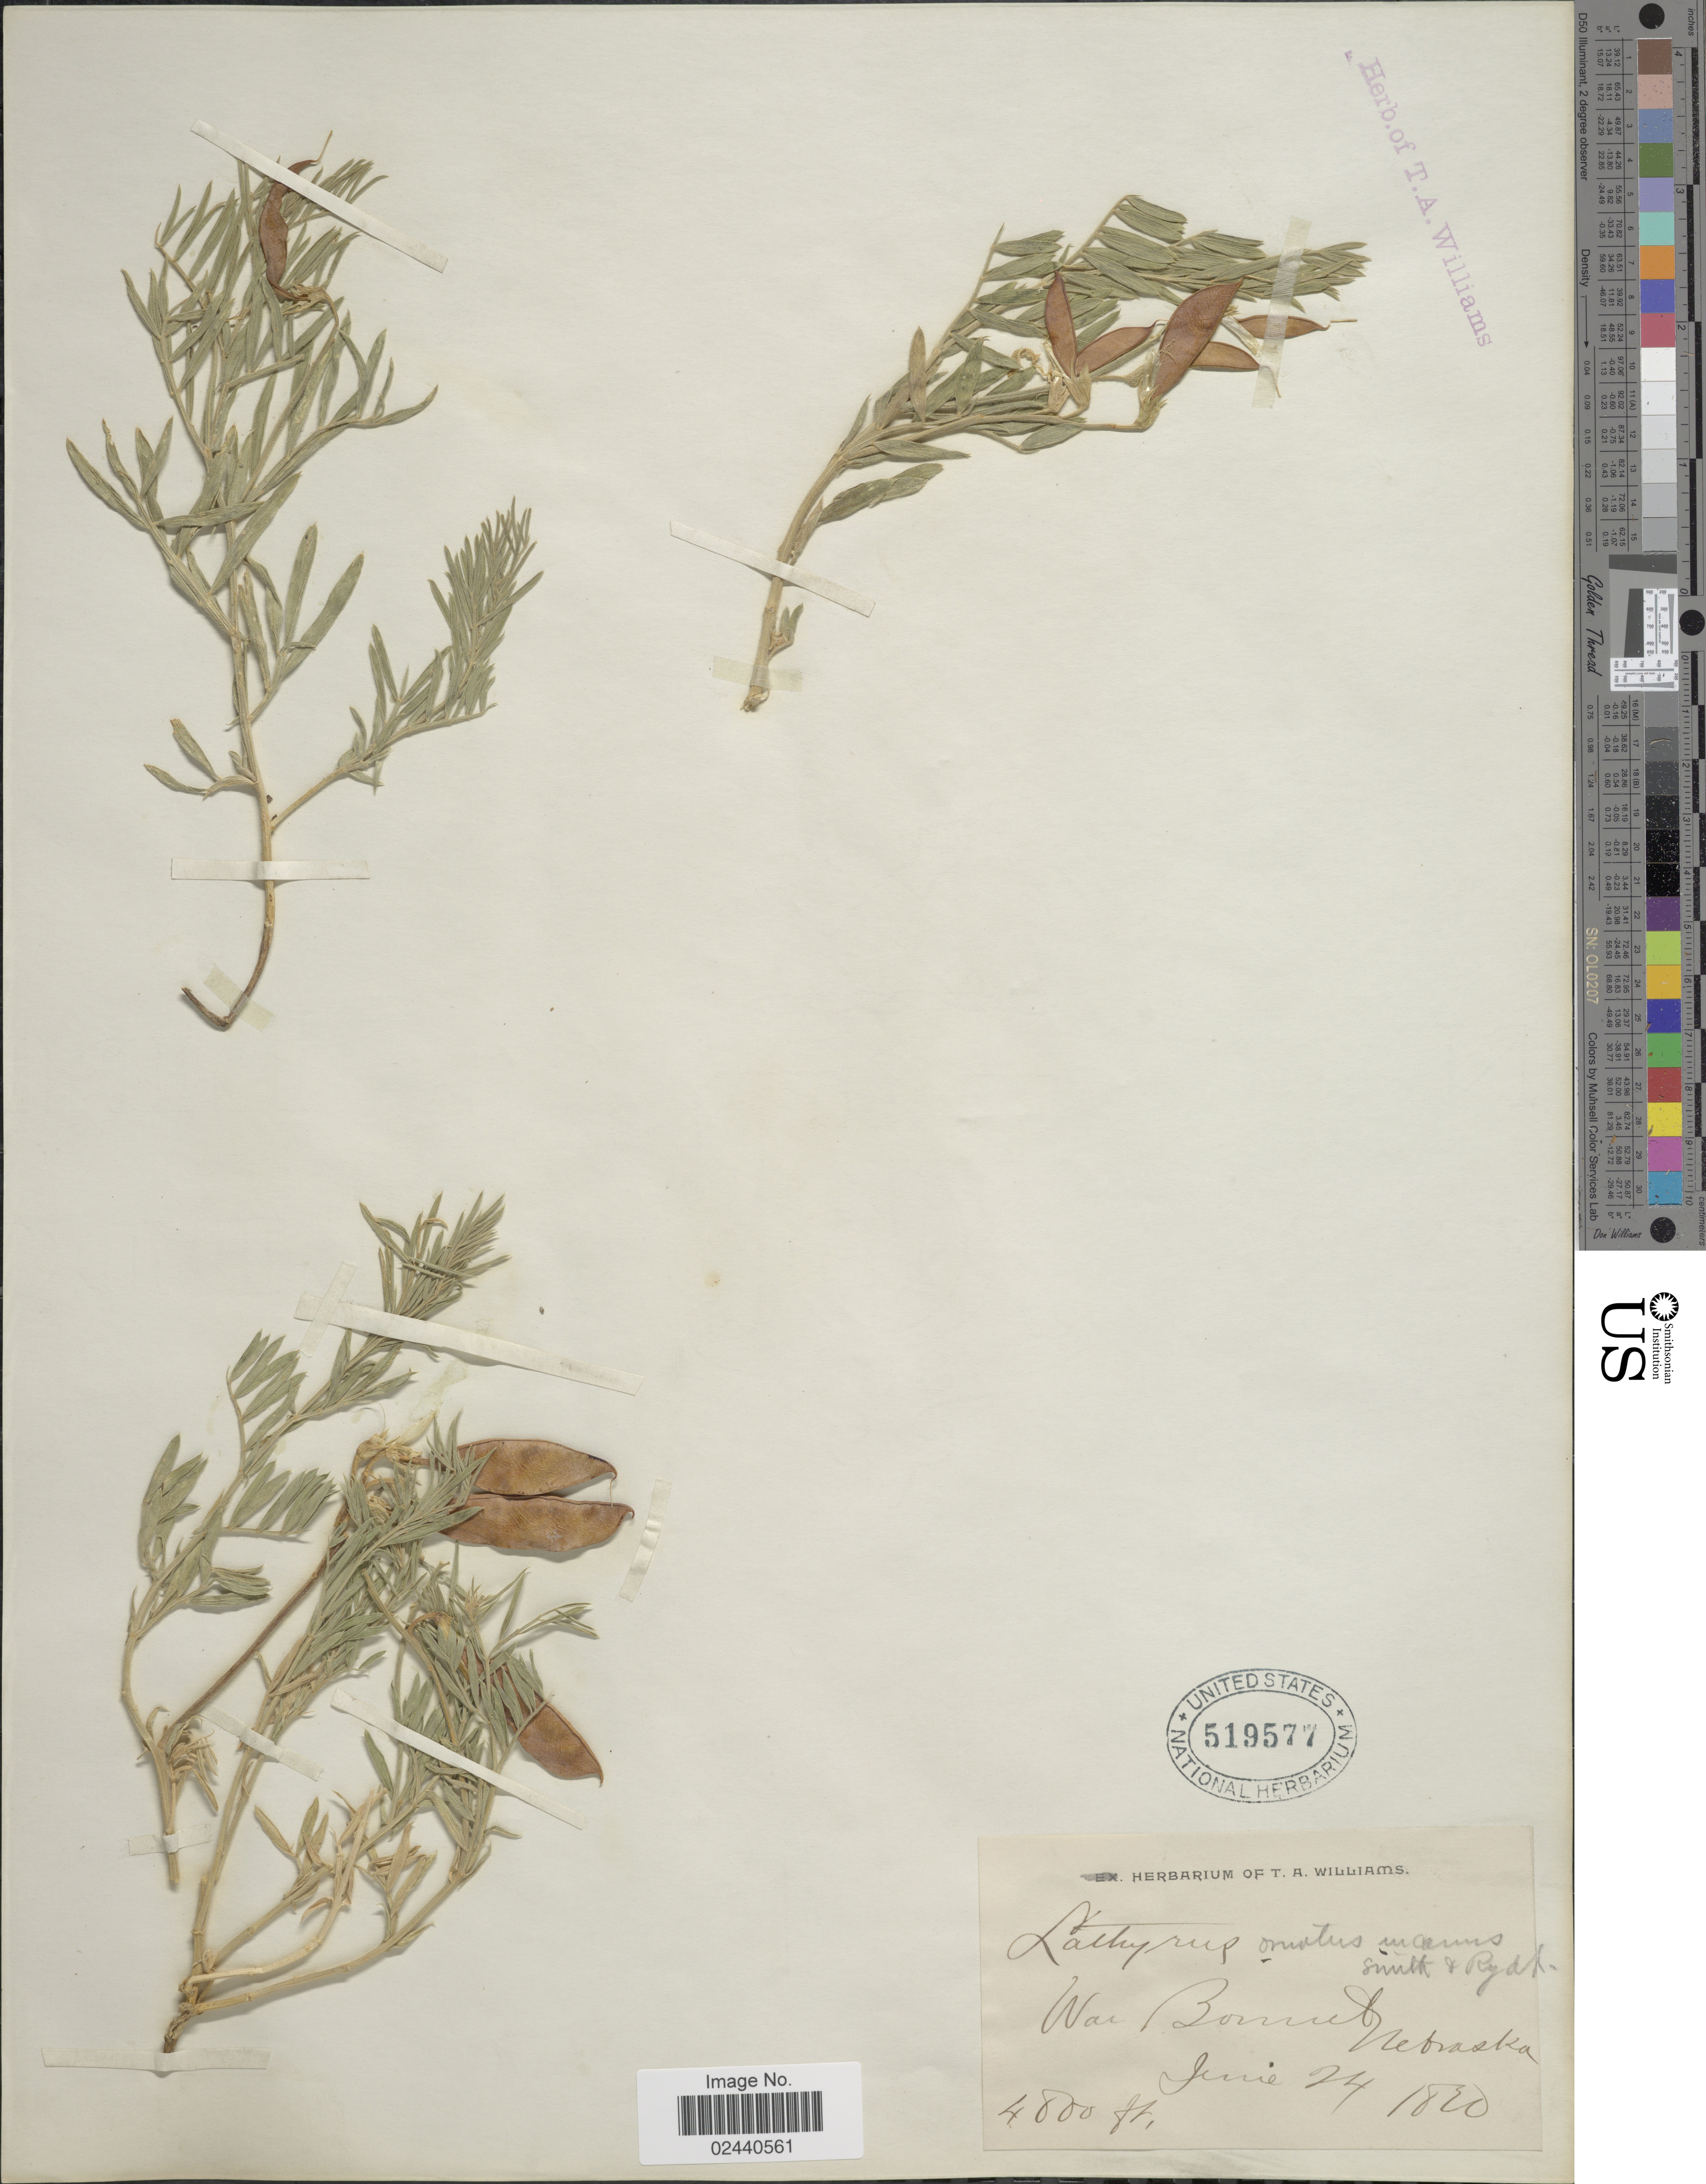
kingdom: Plantae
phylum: Tracheophyta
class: Magnoliopsida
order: Fabales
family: Fabaceae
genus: Lathyrus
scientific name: Lathyrus incanus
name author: (J.G. Sm. & Rydb.) Rydb.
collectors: ex herb. Thos. A. Williams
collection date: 1820-06-24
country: United States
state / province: Nebraska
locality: War Bonnet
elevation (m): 1463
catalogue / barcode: US 519577